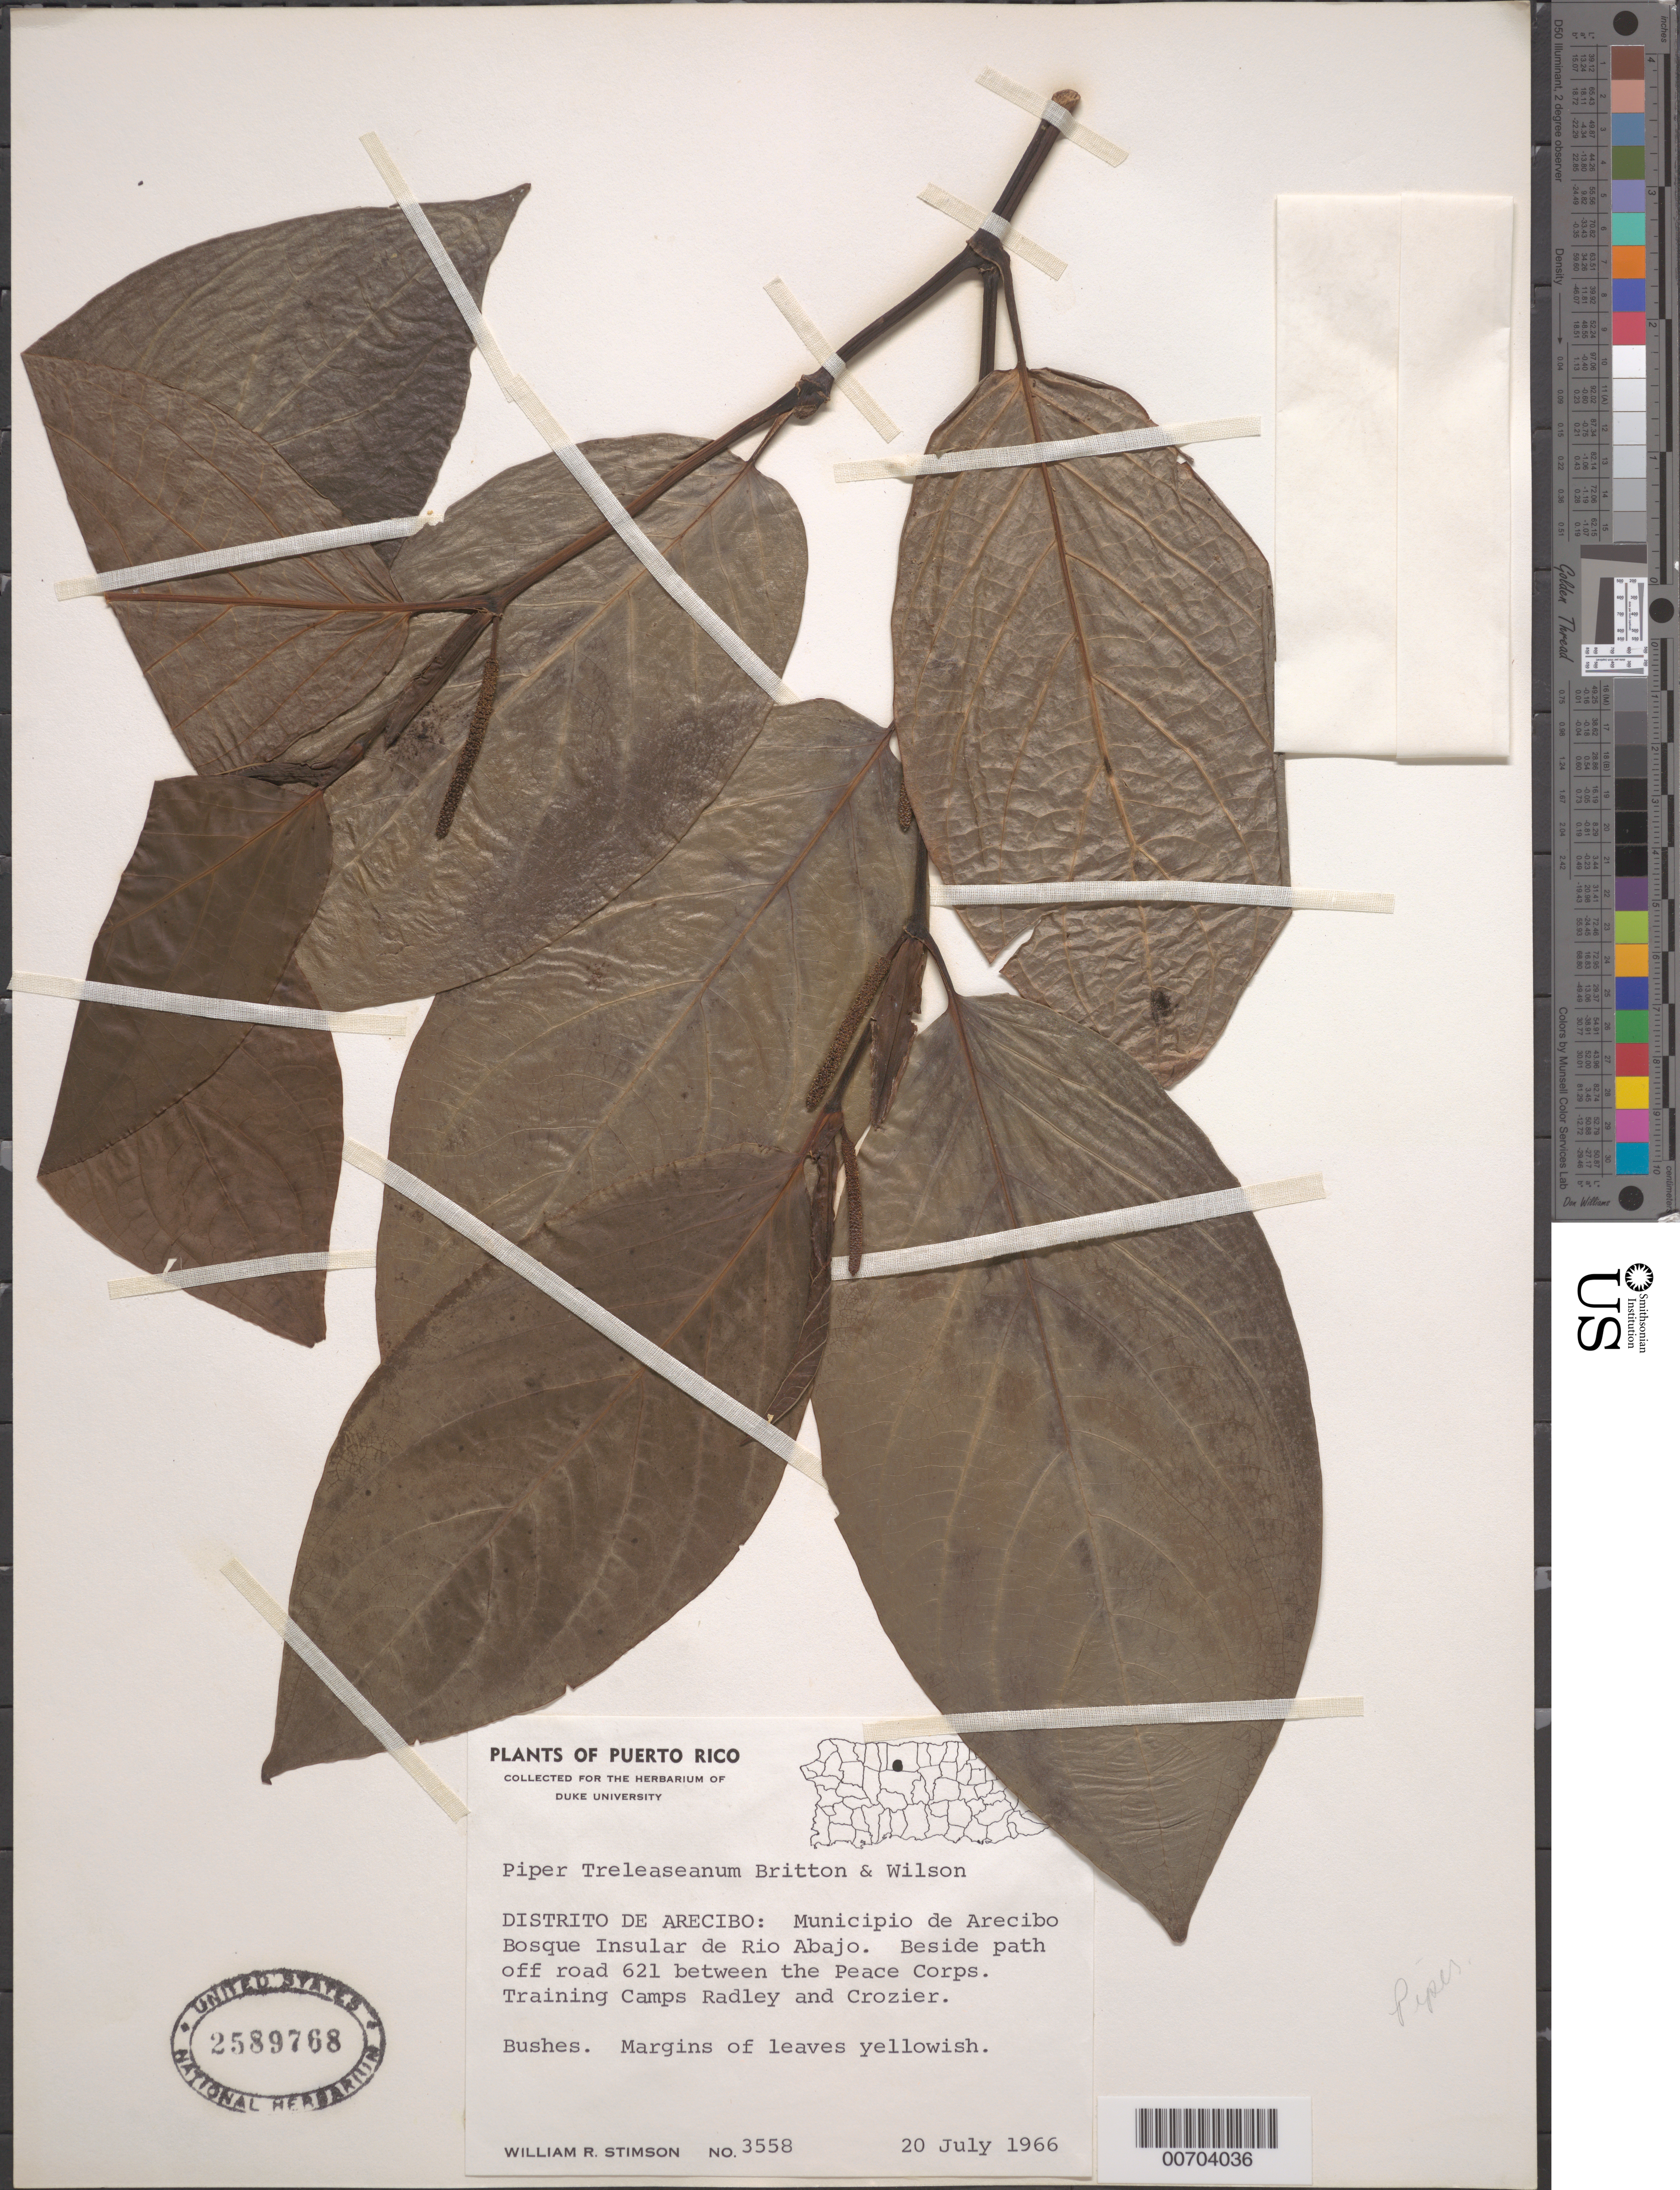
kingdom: Plantae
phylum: Tracheophyta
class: Magnoliopsida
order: Piperales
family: Piperaceae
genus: Piper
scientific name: Piper treleaseanum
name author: Britton & P. Wilson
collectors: W. R. Stimson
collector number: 3558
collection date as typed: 20 Jul 1966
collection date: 1966-07-20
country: Puerto Rico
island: Greater Antilles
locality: Distrito de Arecibo: Municipio de Arecibo Bosque Insular de Rio Abajo. Beside path off road 621 btw. The Peace Corps: Training camps Radley and Crozier.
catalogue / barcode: US 2589768